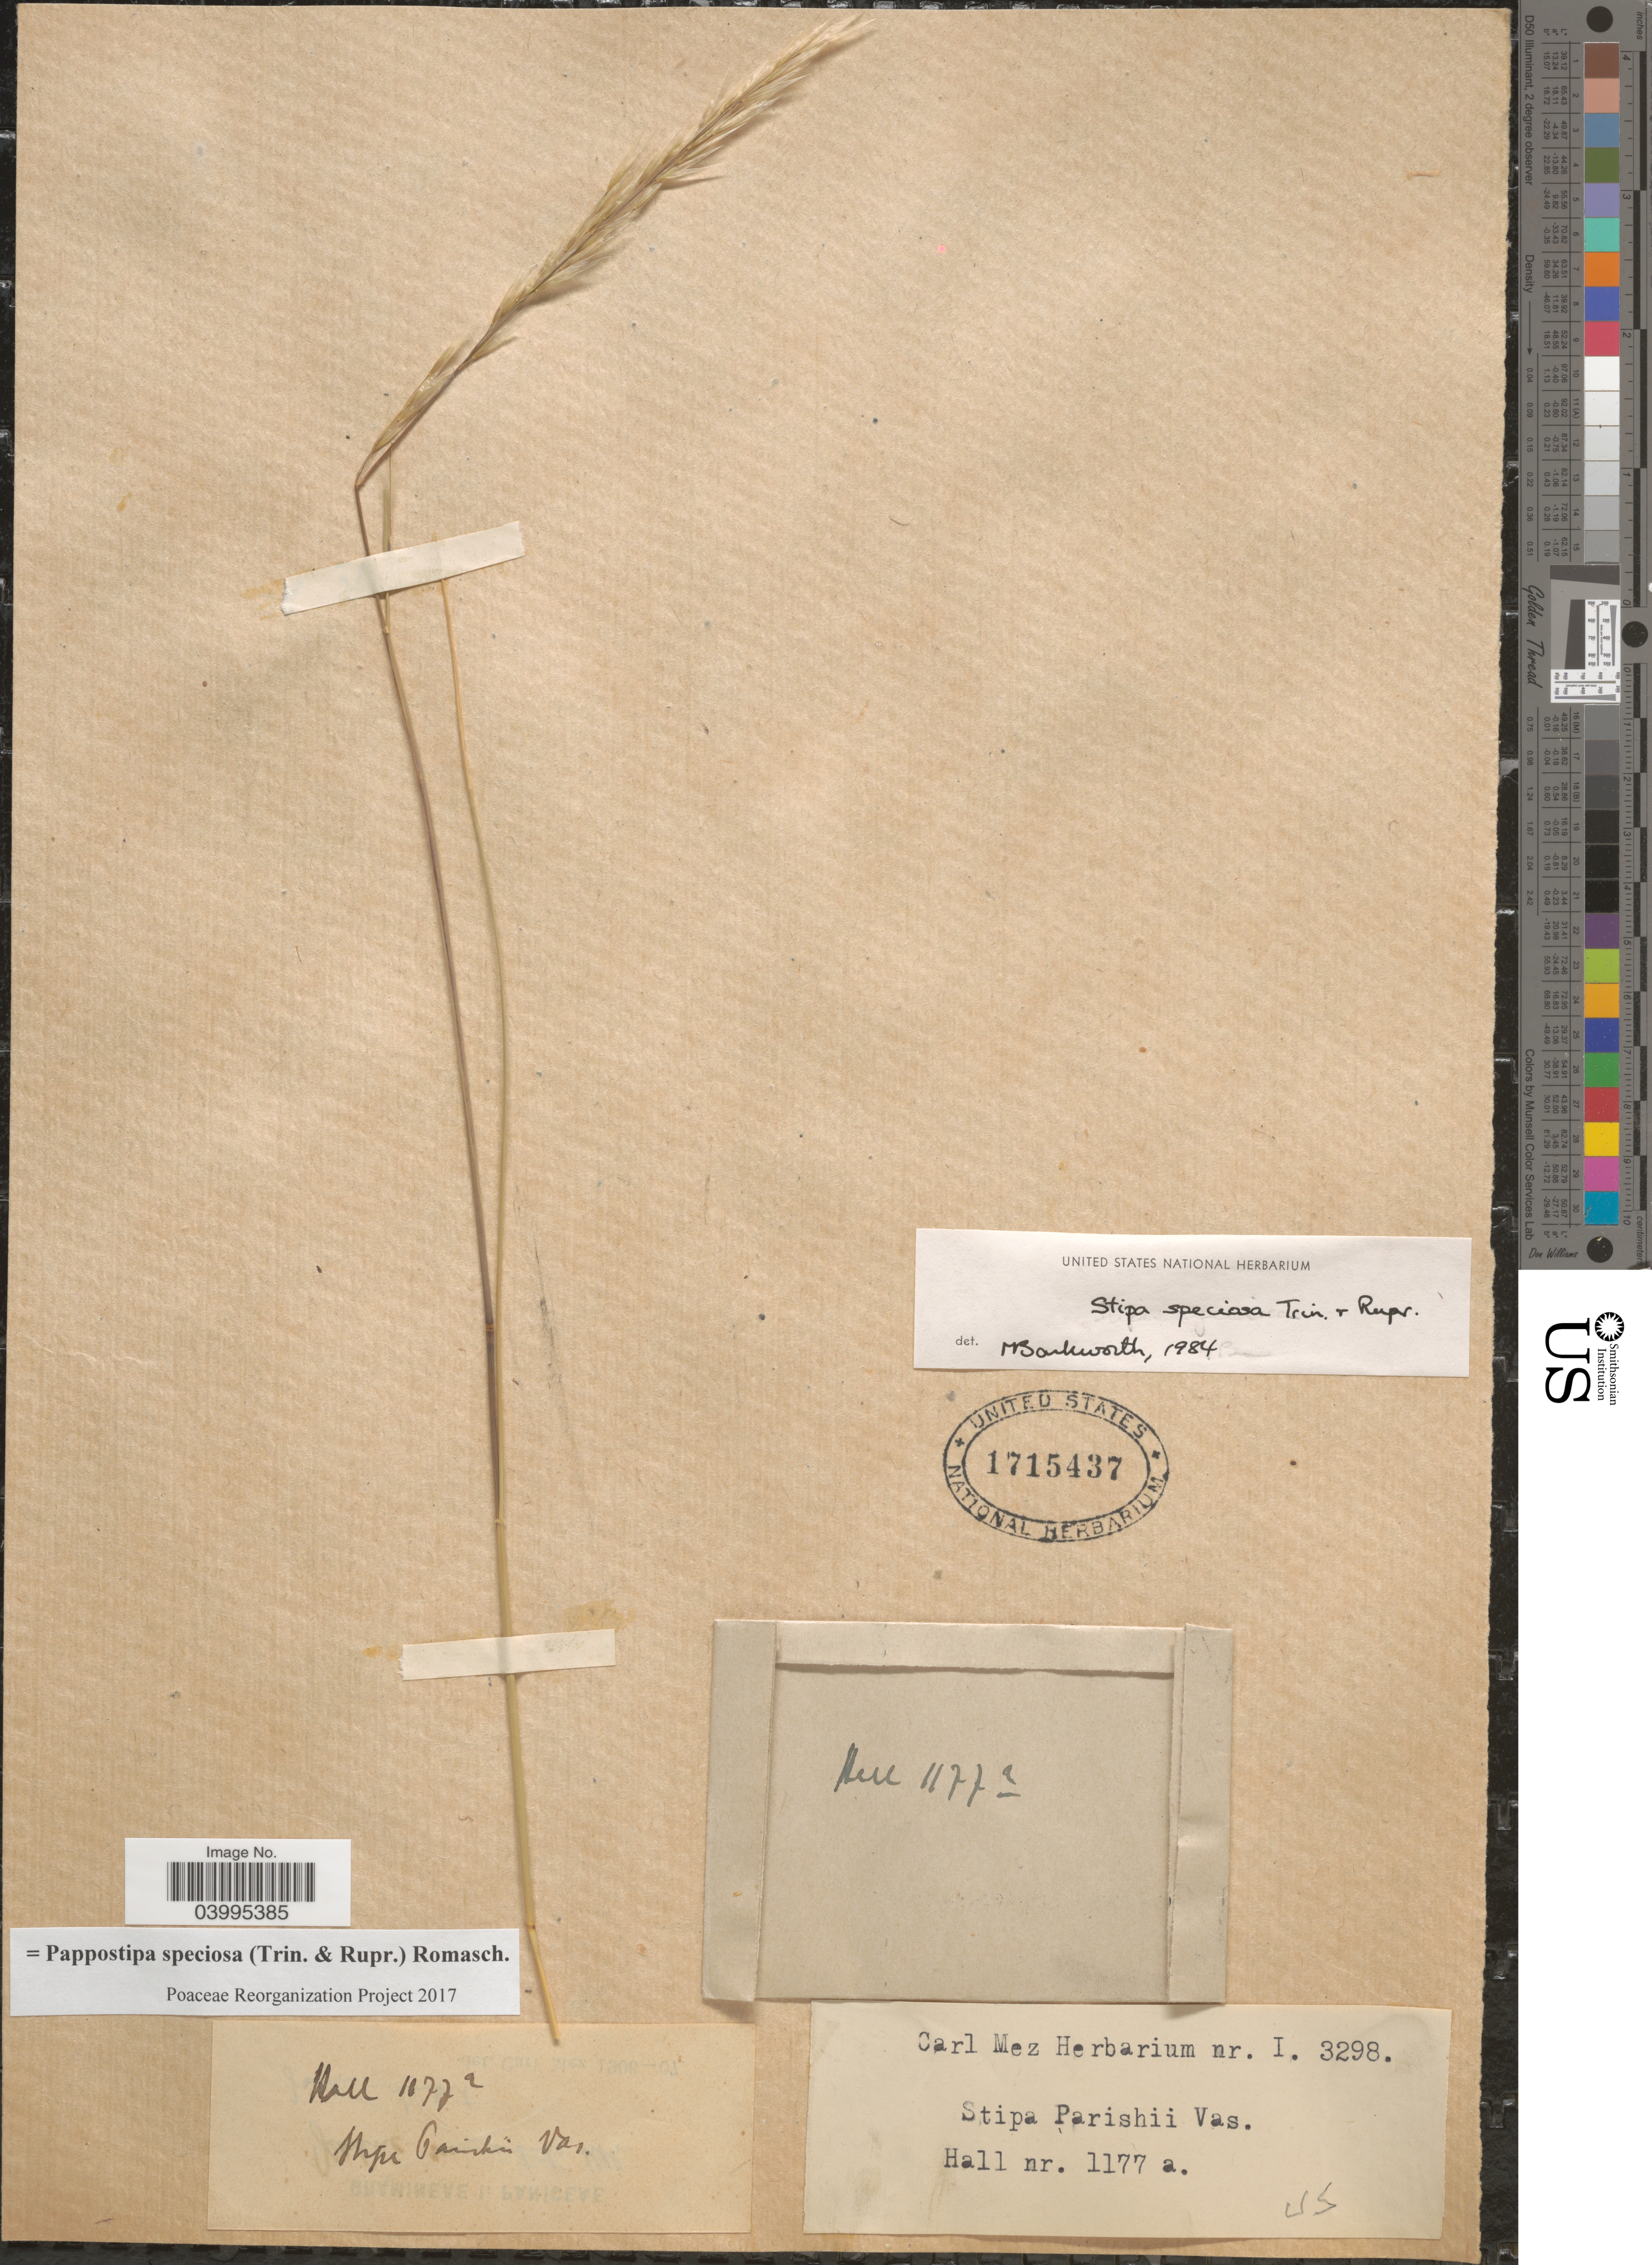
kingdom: Plantae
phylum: Tracheophyta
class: Liliopsida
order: Poales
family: Poaceae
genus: Pappostipa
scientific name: Pappostipa speciosa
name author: (Trin. & Rupr.) Romasch.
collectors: -- Hall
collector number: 1177a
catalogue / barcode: US 1715437